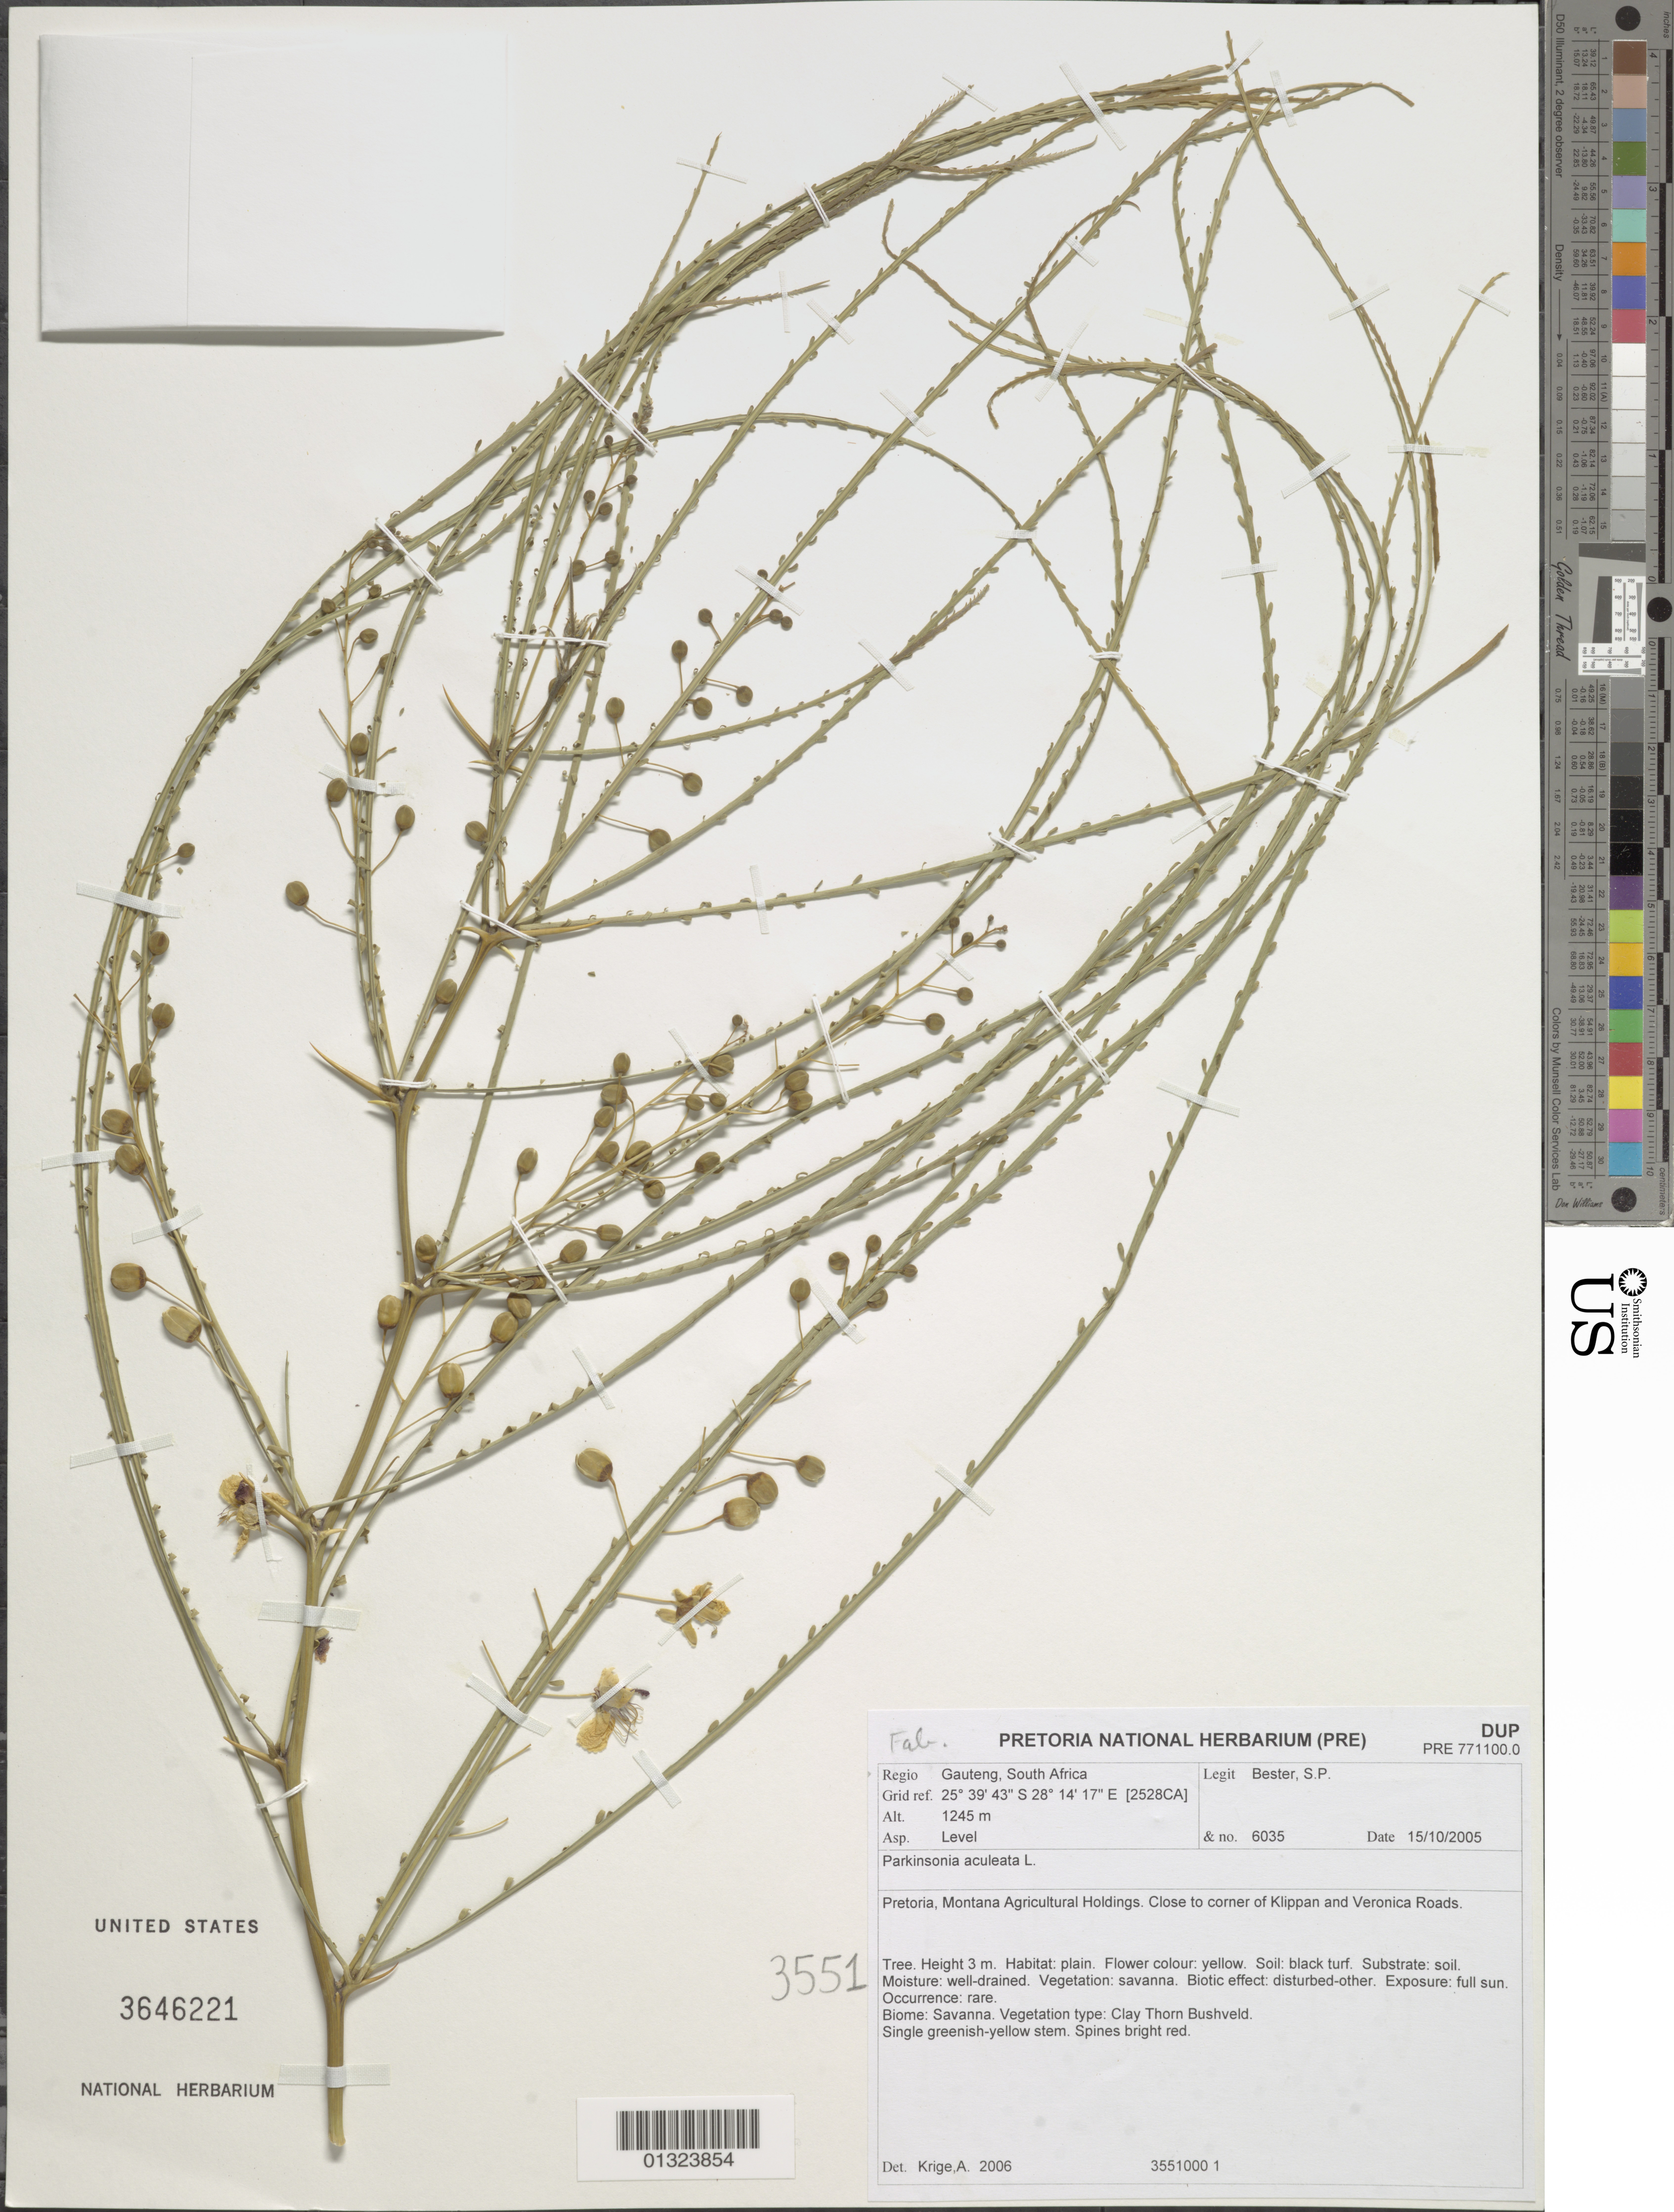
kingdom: Plantae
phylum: Tracheophyta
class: Magnoliopsida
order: Fabales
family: Fabaceae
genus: Parkinsonia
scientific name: Parkinsonia aculeata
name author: L.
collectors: S. Bester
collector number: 6035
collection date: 2005-10-15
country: South Africa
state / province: Gauteng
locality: Pretoria, Montana Agricultural Holdings. Close to corner of Klippan and Veronica Roads.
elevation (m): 1245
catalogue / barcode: US 3646221